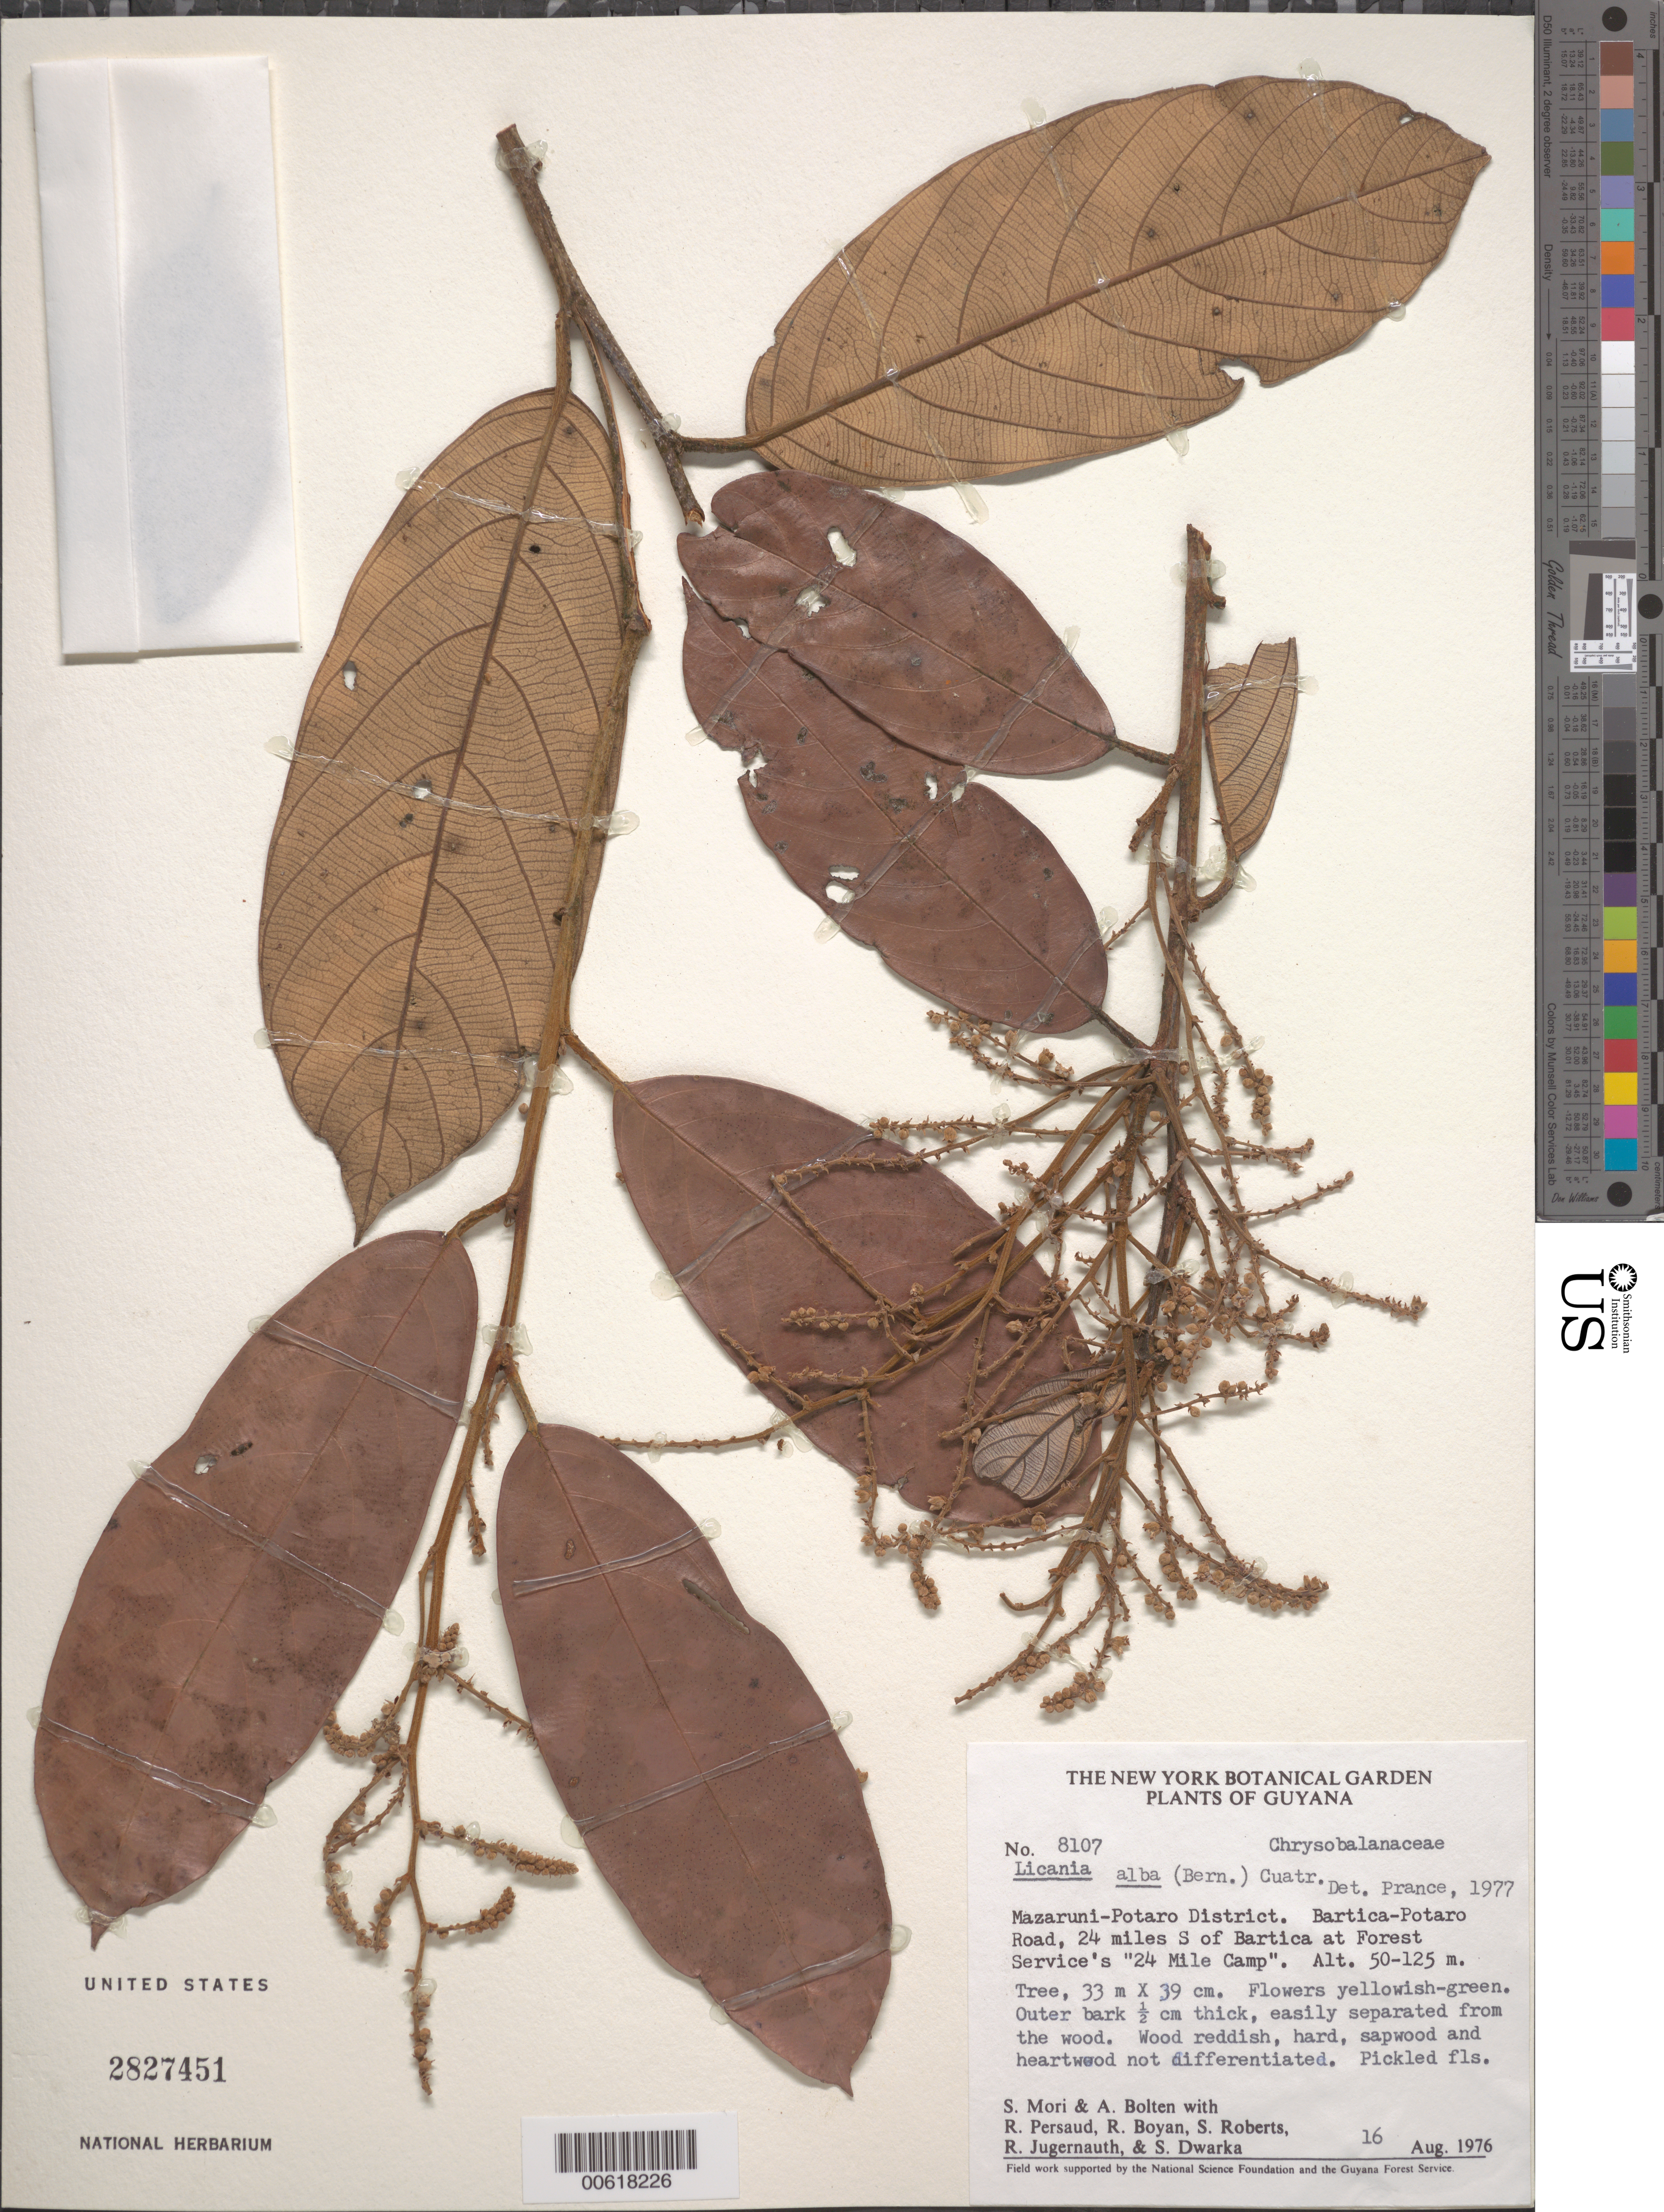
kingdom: Plantae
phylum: Tracheophyta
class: Magnoliopsida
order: Malpighiales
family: Chrysobalanaceae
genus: Licania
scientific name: Licania alba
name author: (Bernoulli) Cuatrec.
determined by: Prance, G. T.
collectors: S. Mori, A. Bolten, R. Persaud, R. Boyan, S. Roberts, R. Jugernauth & S. Dwarka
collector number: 8107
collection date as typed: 16-Aug-76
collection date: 1976-08-16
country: Guyana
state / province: Cuyuni-Mazaruni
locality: Bartica-Potaro Road, 24 mi. S of Bartica at Forest service "24 Mile Camp"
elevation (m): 50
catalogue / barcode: US 2827451